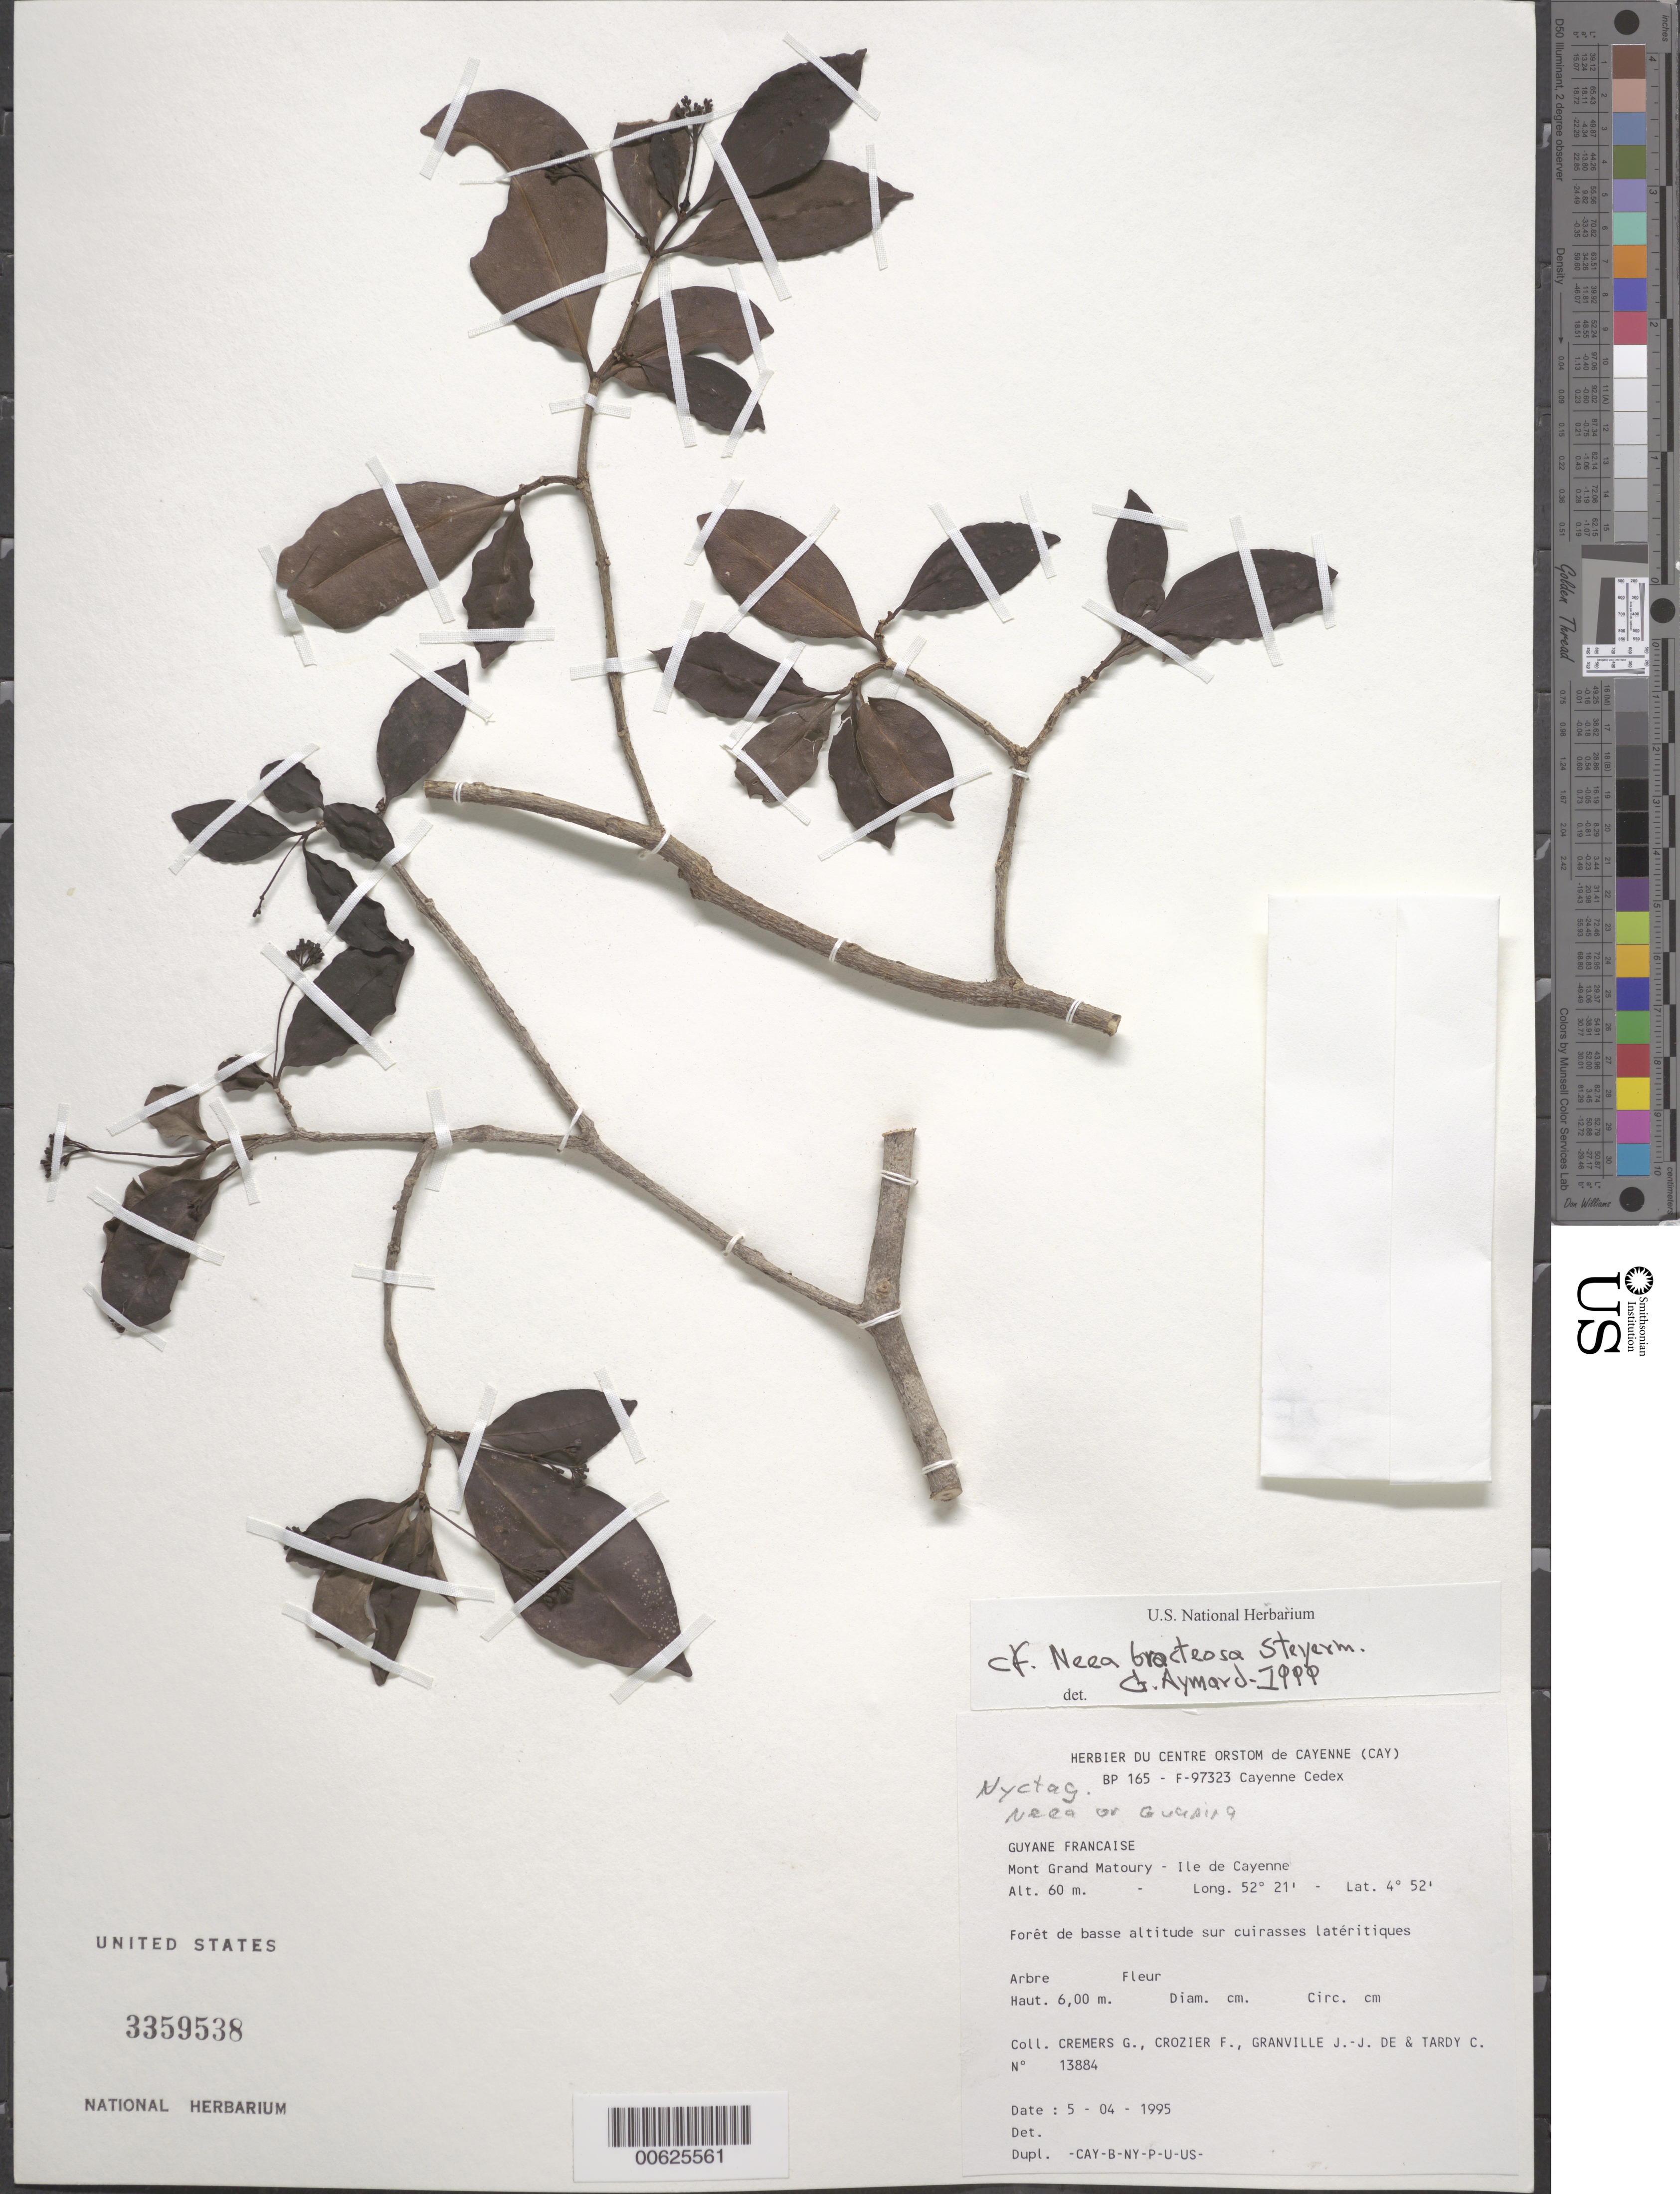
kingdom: Plantae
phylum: Tracheophyta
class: Magnoliopsida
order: Caryophyllales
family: Nyctaginaceae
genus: Neea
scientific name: Neea bracteosa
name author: Steyerm.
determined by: Aymard C., G. A., (PORT), Univ. Nac. Exp. de los Llanos Ezequiel Zamora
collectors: G. Cremers, F. Crozier, J.-J. de Granville & C. Tardy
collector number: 13884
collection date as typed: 5-Apr-95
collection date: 1995-04-05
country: French Guiana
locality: Mont Grand Matoury, Ile de Cayenne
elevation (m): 60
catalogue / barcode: US 3359538